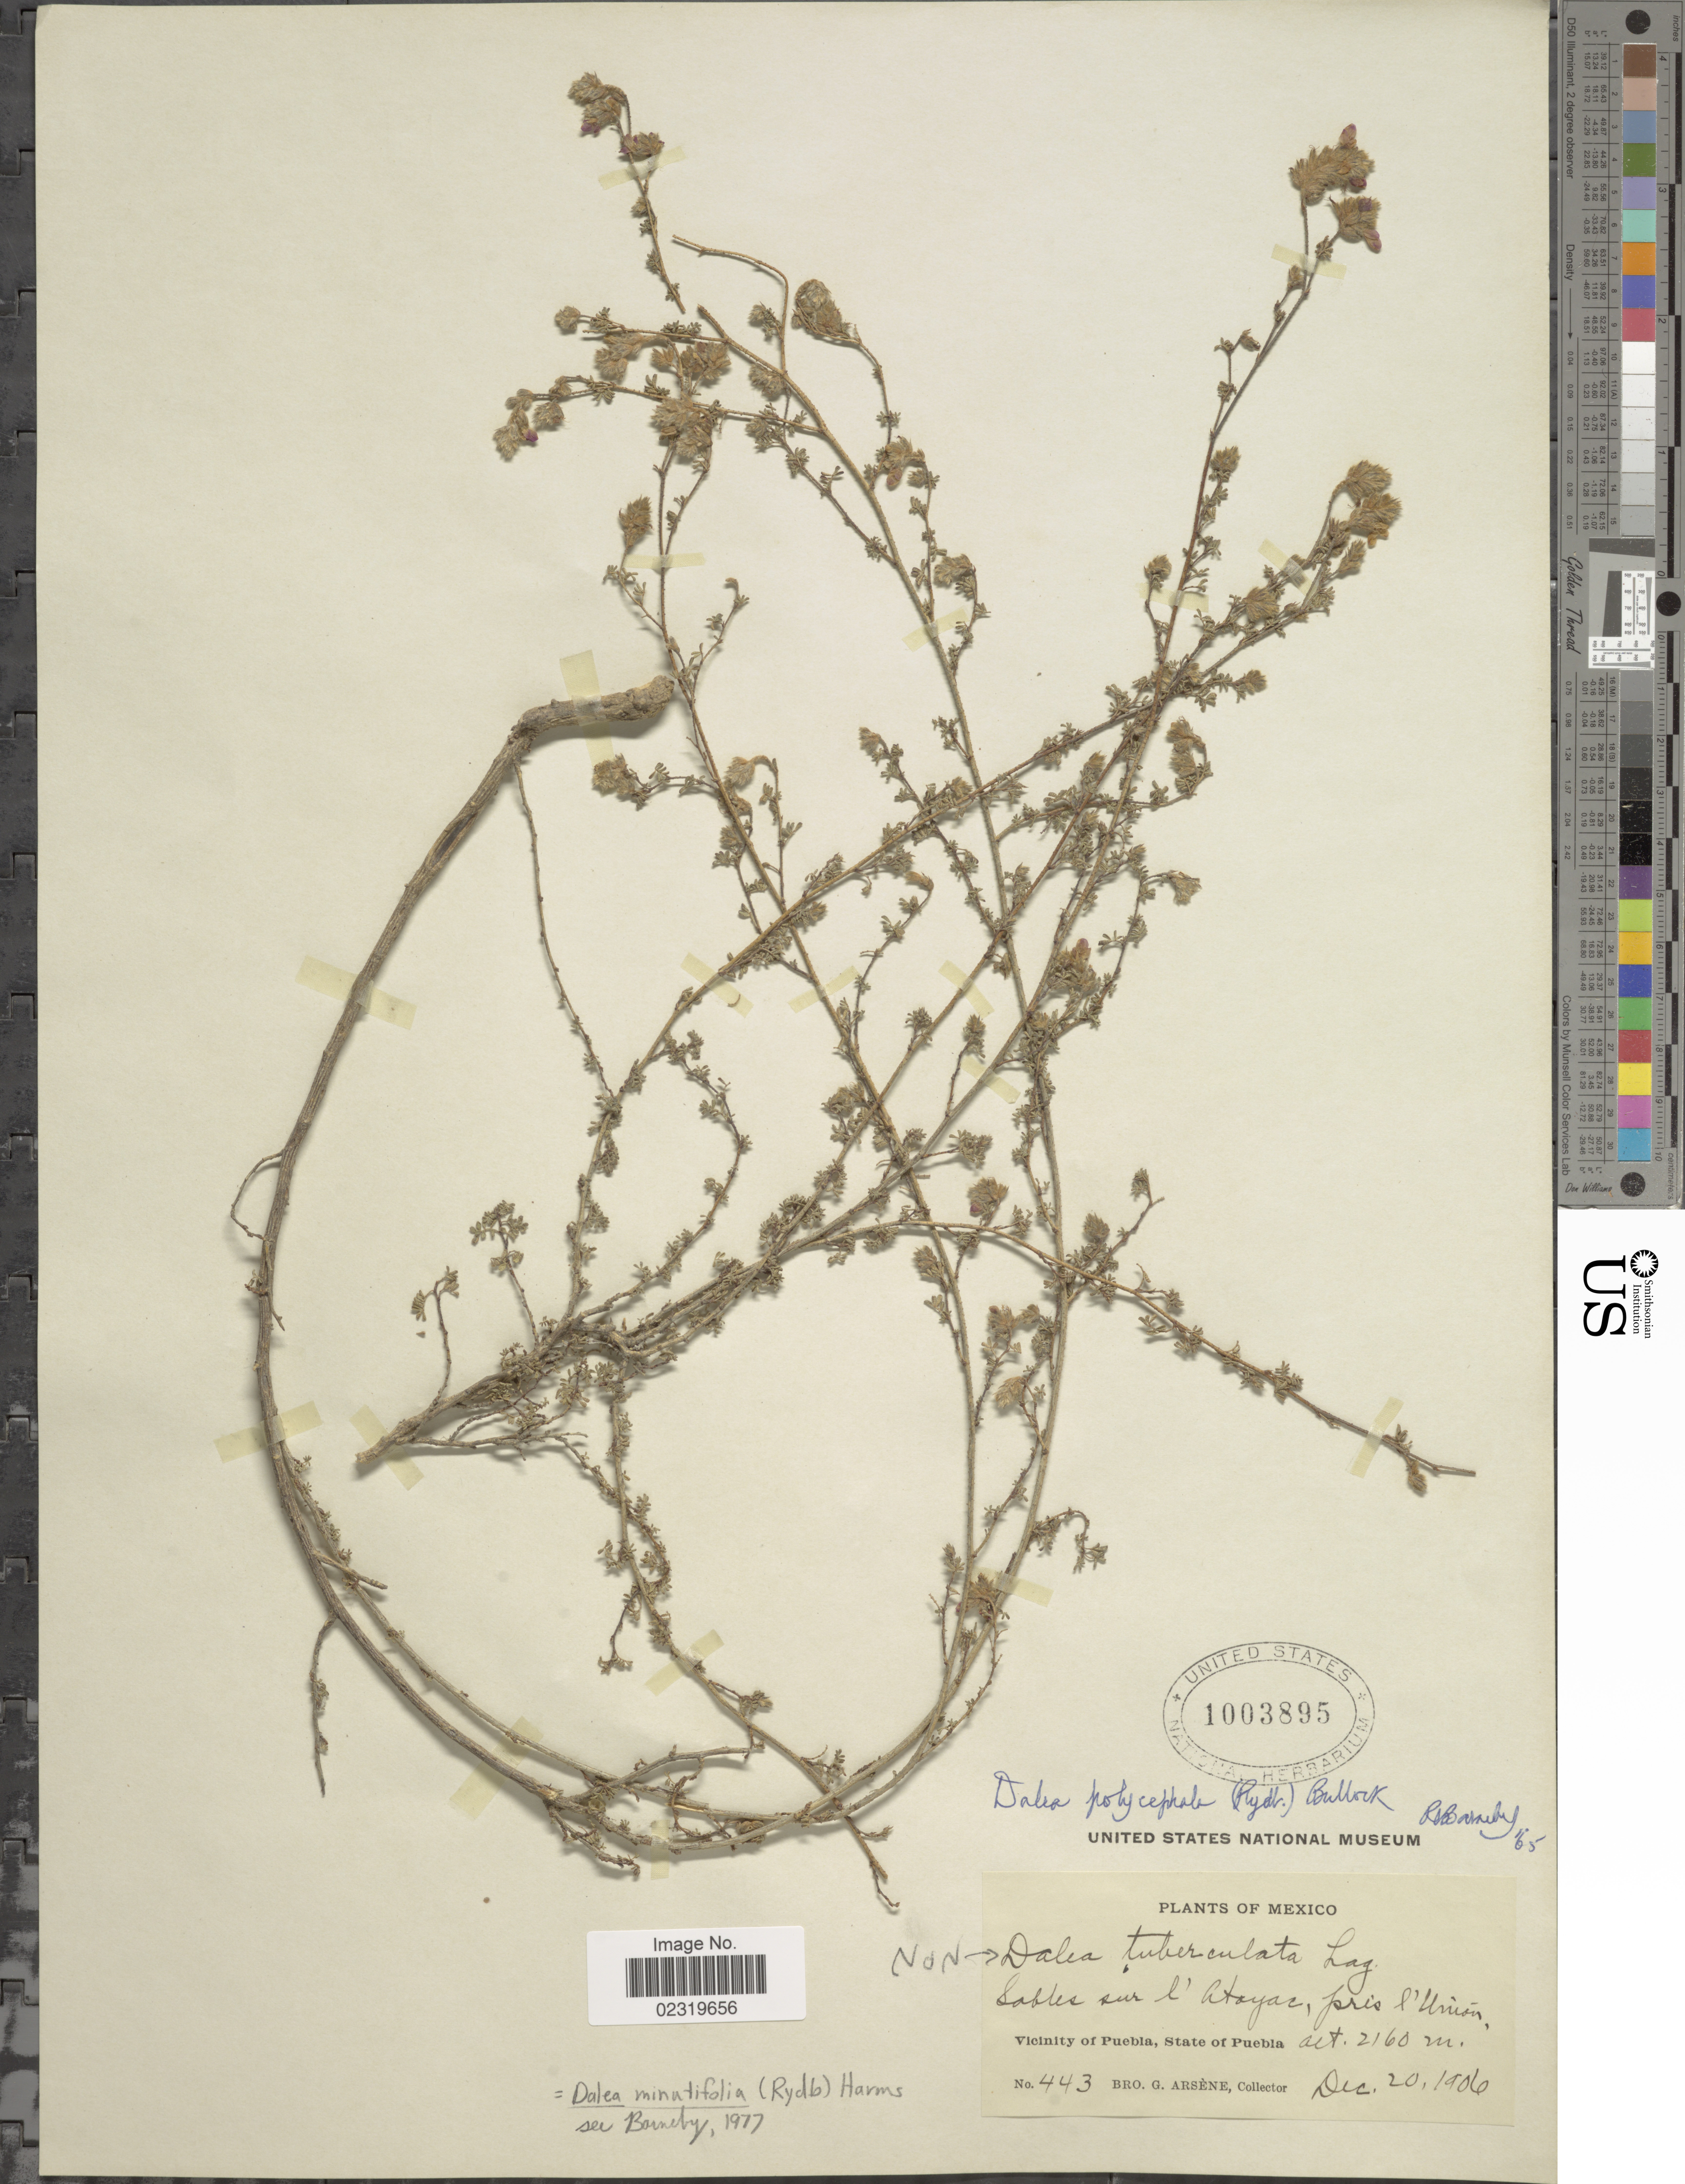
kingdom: Plantae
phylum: Tracheophyta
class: Magnoliopsida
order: Fabales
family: Fabaceae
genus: Dalea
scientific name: Dalea minutifolia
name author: (Rydb.) Harms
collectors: Bro. G. Arsène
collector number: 443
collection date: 1906-12-20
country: Mexico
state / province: Puebla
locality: Sables dur l'Atayac, pres l'Union, Vicinity of Puebla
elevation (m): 2160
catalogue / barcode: US 1003895